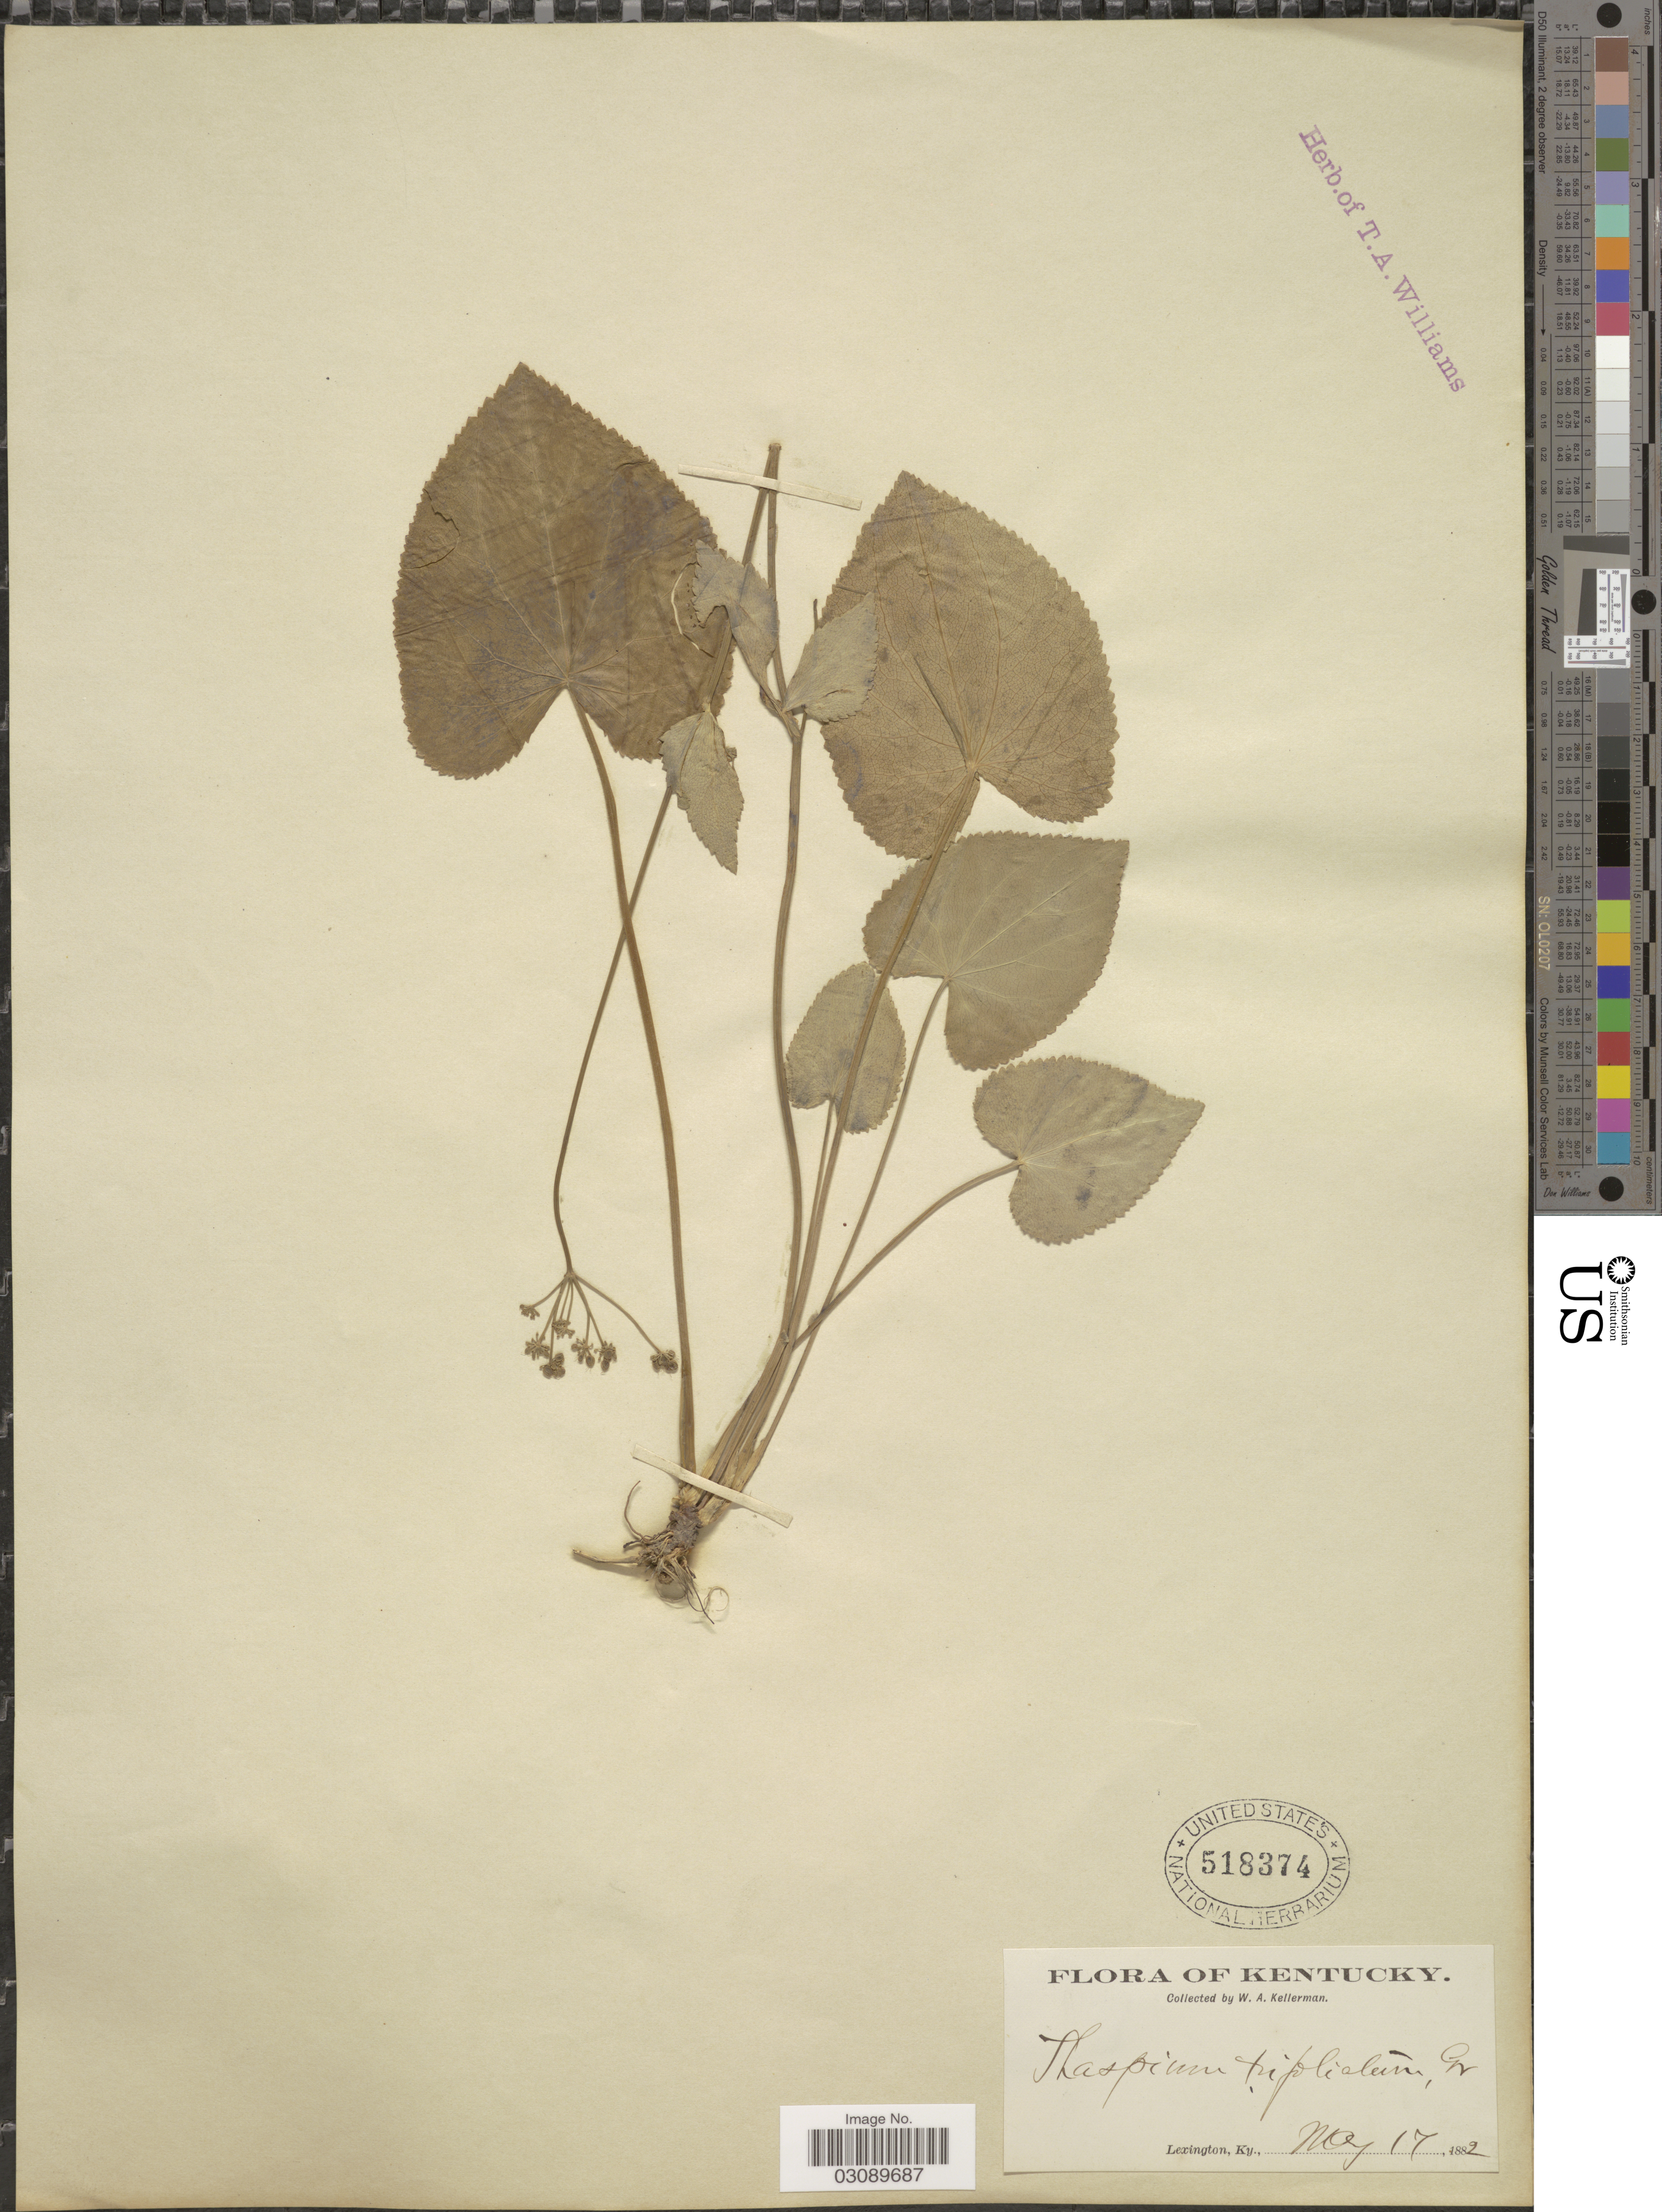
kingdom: Plantae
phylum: Tracheophyta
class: Magnoliopsida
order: Apiales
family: Apiaceae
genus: Thaspium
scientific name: Thaspium trifoliatum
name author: (L.) A. Gray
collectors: W. Kellerman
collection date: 1882-05-17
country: United States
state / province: Kentucky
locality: Lexington.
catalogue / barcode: US 518374